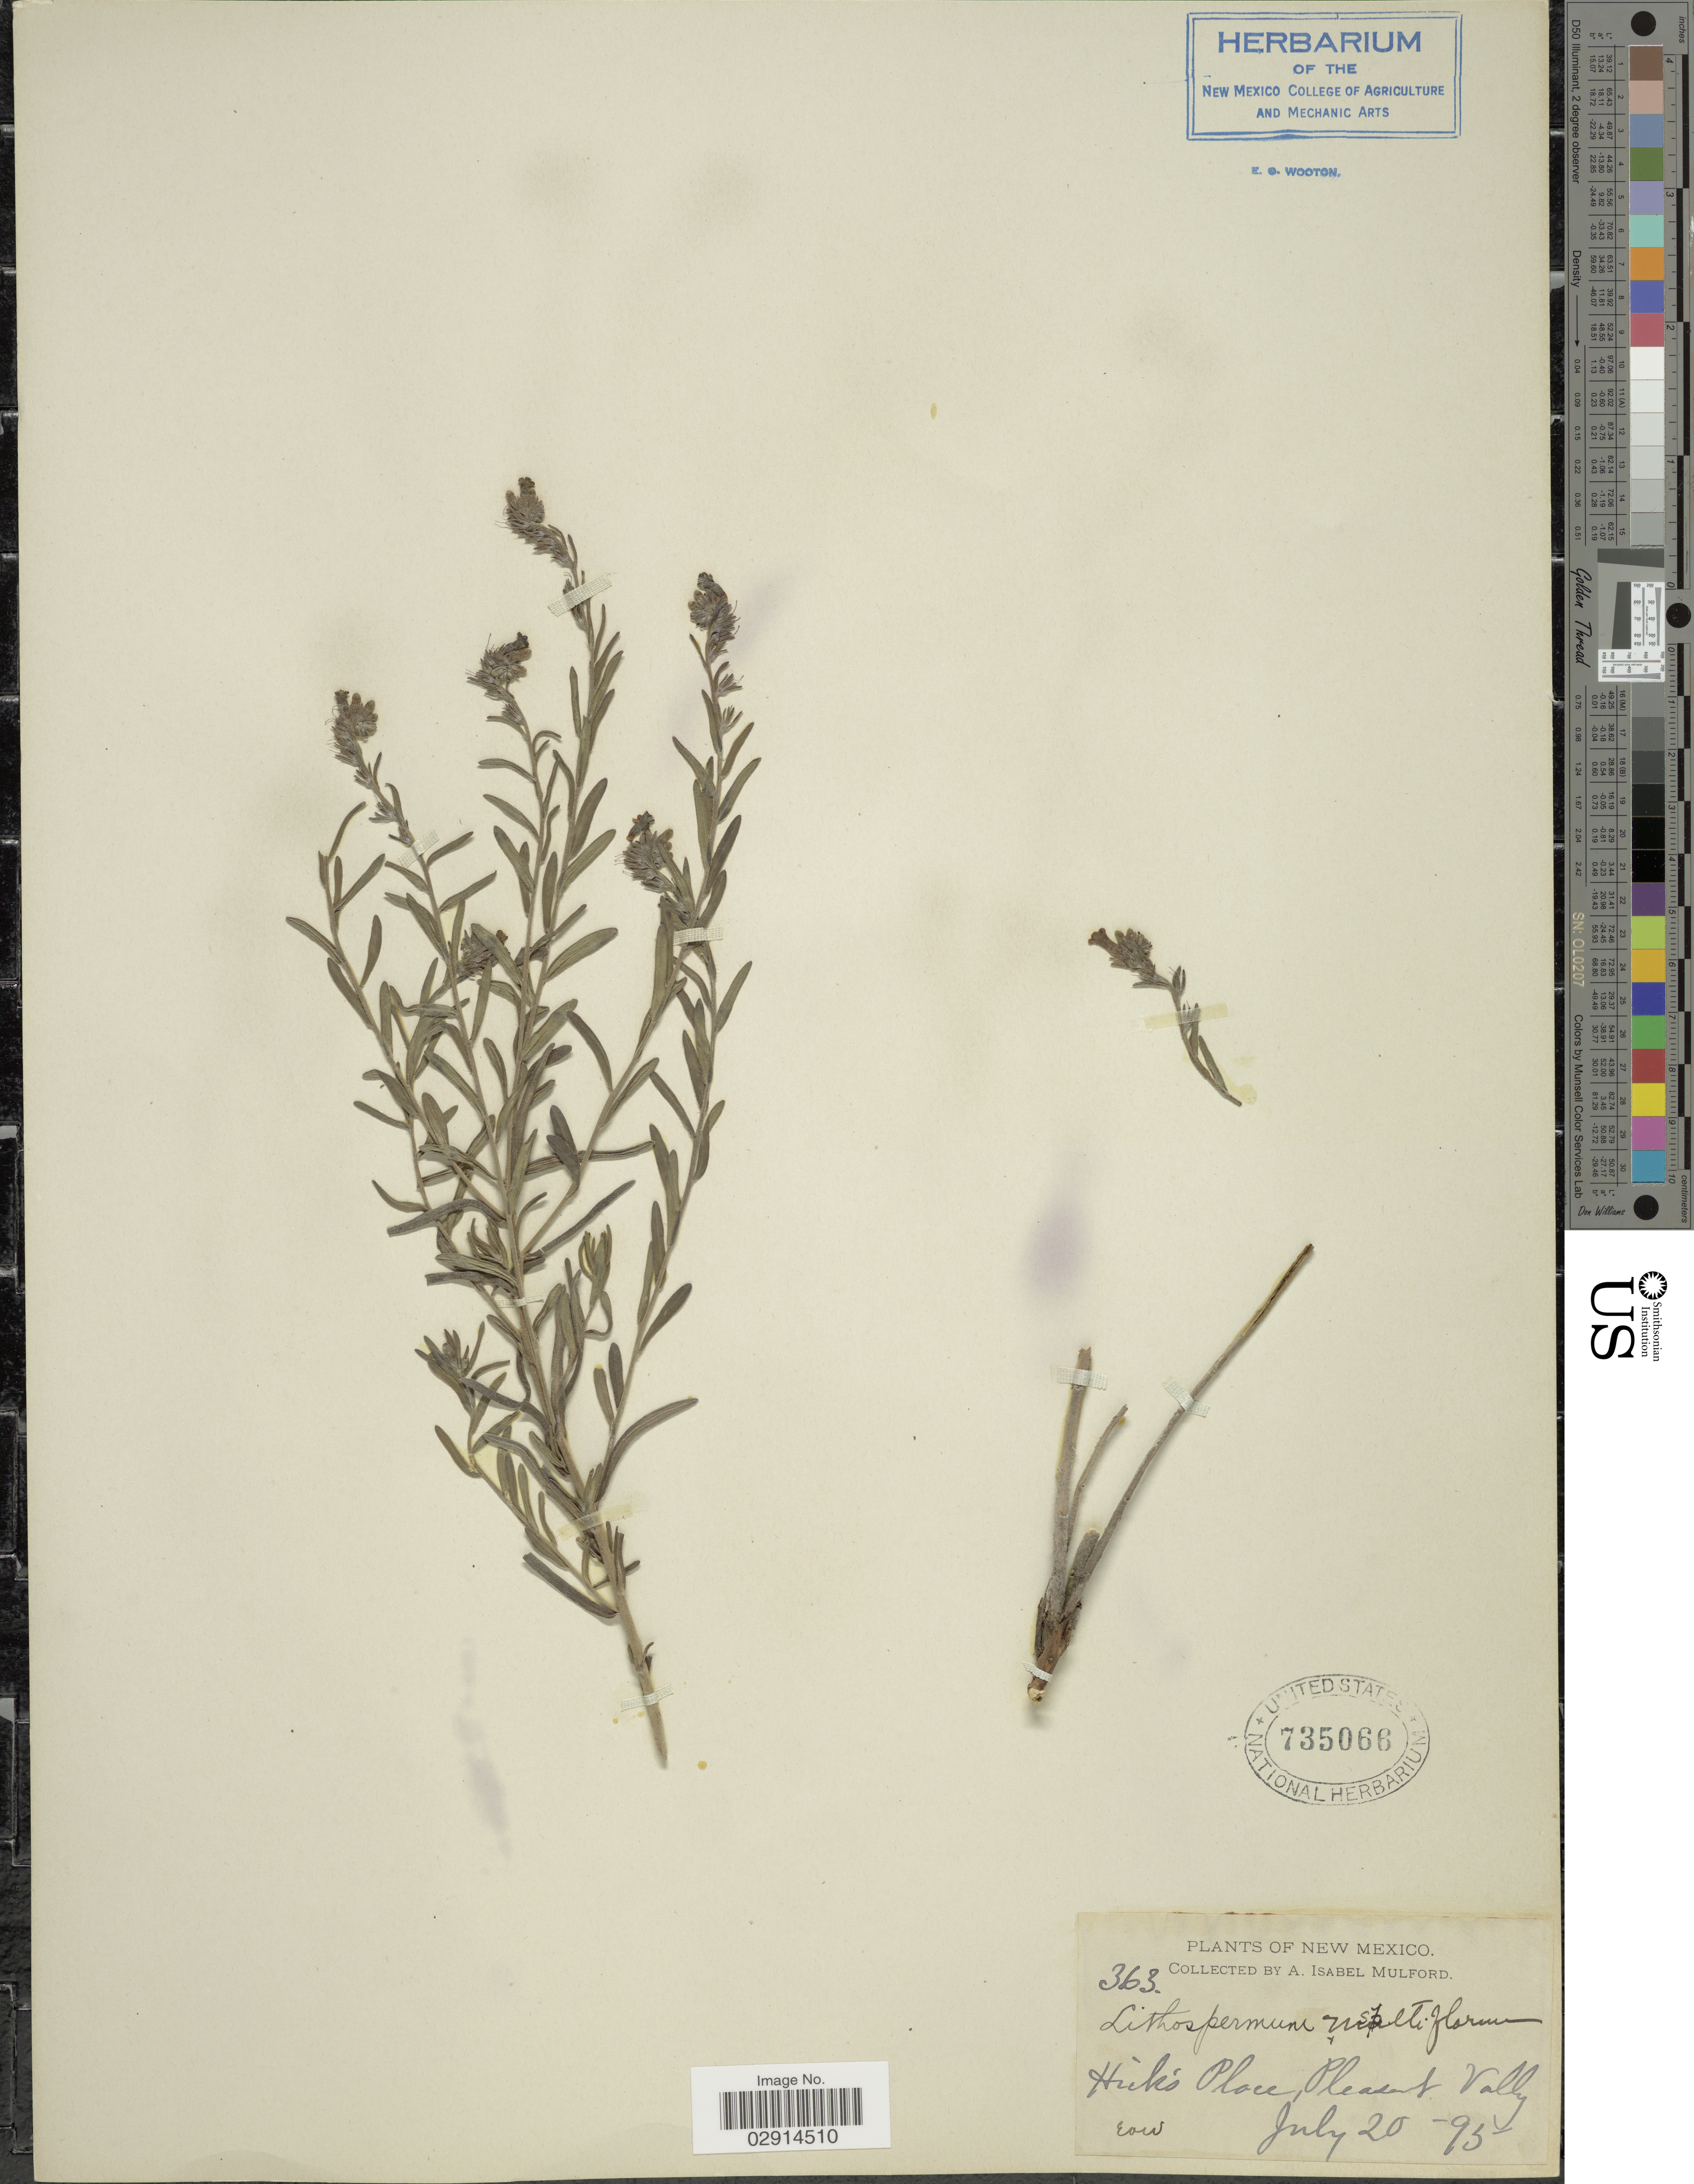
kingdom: Plantae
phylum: Tracheophyta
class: Magnoliopsida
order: Boraginales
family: Boraginaceae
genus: Lithospermum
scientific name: Lithospermum multiflorum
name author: Torr. ex A. Gray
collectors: A. Mulford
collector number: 363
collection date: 1895-07-20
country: United States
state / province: New Mexico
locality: Hick's Place, Pleasant Valley.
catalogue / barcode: US 735066